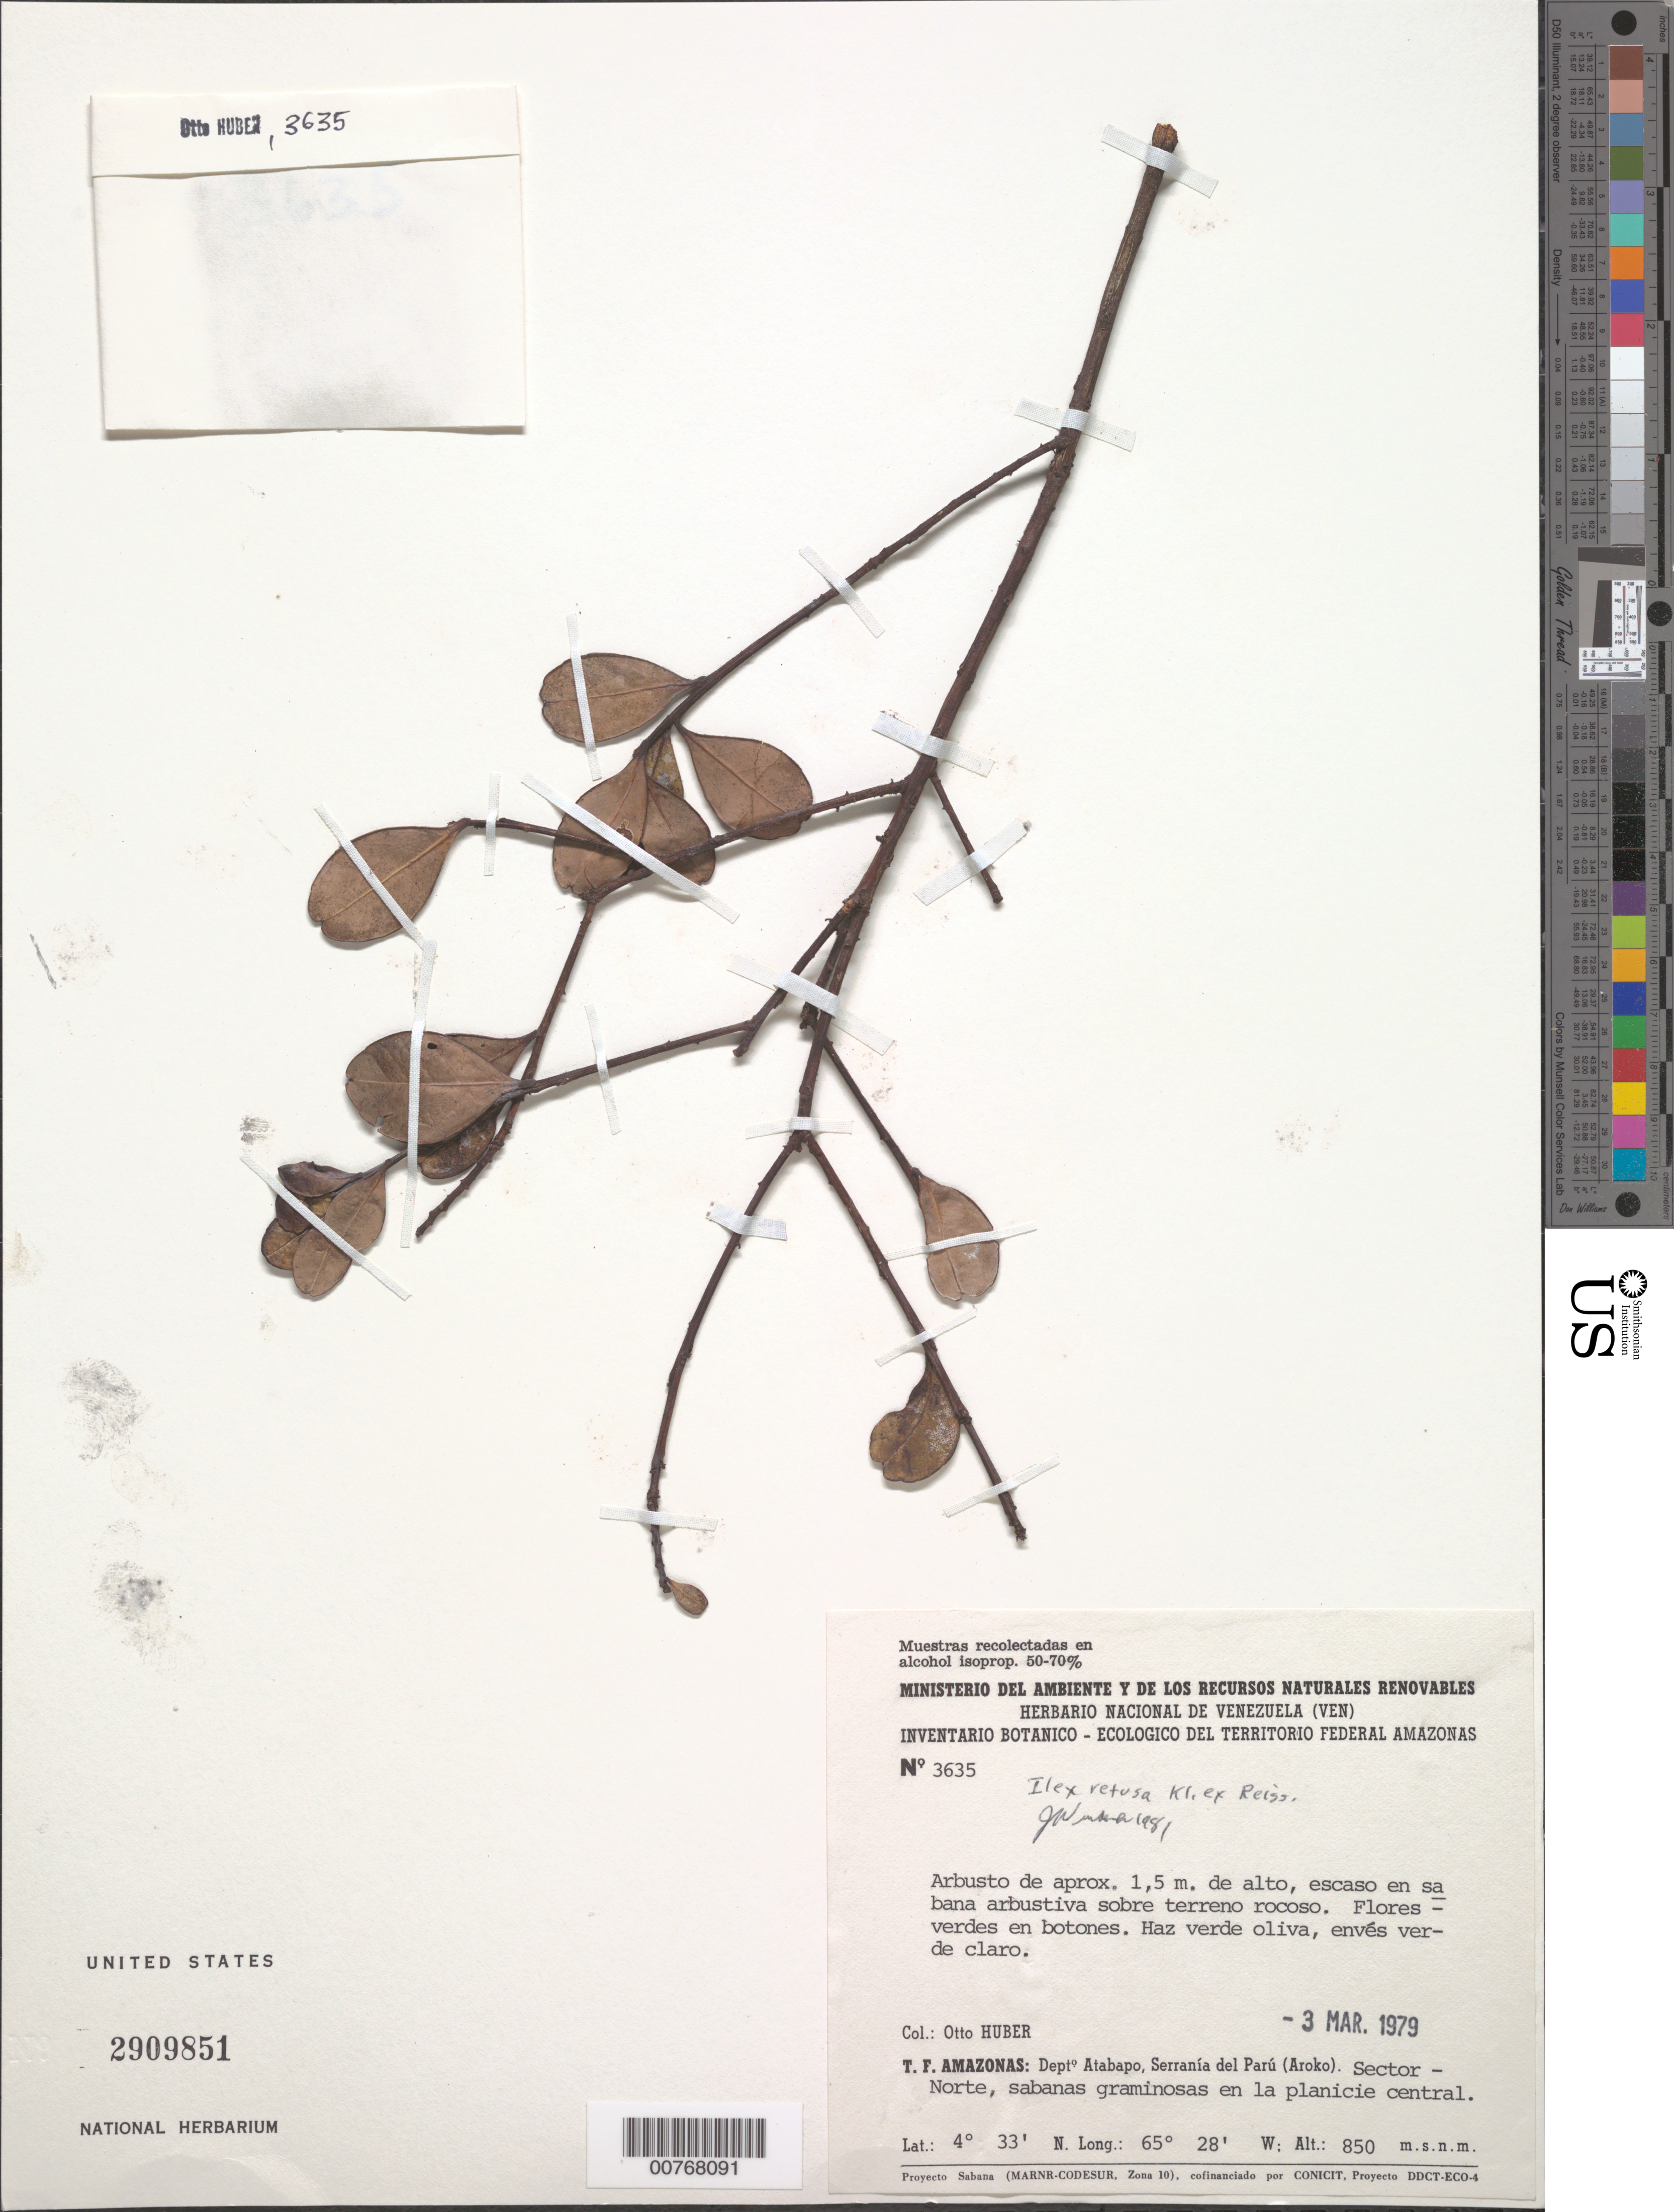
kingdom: Plantae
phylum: Tracheophyta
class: Magnoliopsida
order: Aquifoliales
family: Aquifoliaceae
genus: Ilex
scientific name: Ilex retusa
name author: Klotzsch ex Reissek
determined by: Wurdack, John J., (US), US (UNITED STATES)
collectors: O. Huber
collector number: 3635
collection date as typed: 3-Mar-79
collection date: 1979-03-03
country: Venezuela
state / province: Amazonas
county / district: Atabapo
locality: Serraina del Parú (Aroko), sector Norte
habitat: Shrub islands on exposed rock in graminoid savanna on the central plain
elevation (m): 850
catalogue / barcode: US 2909851